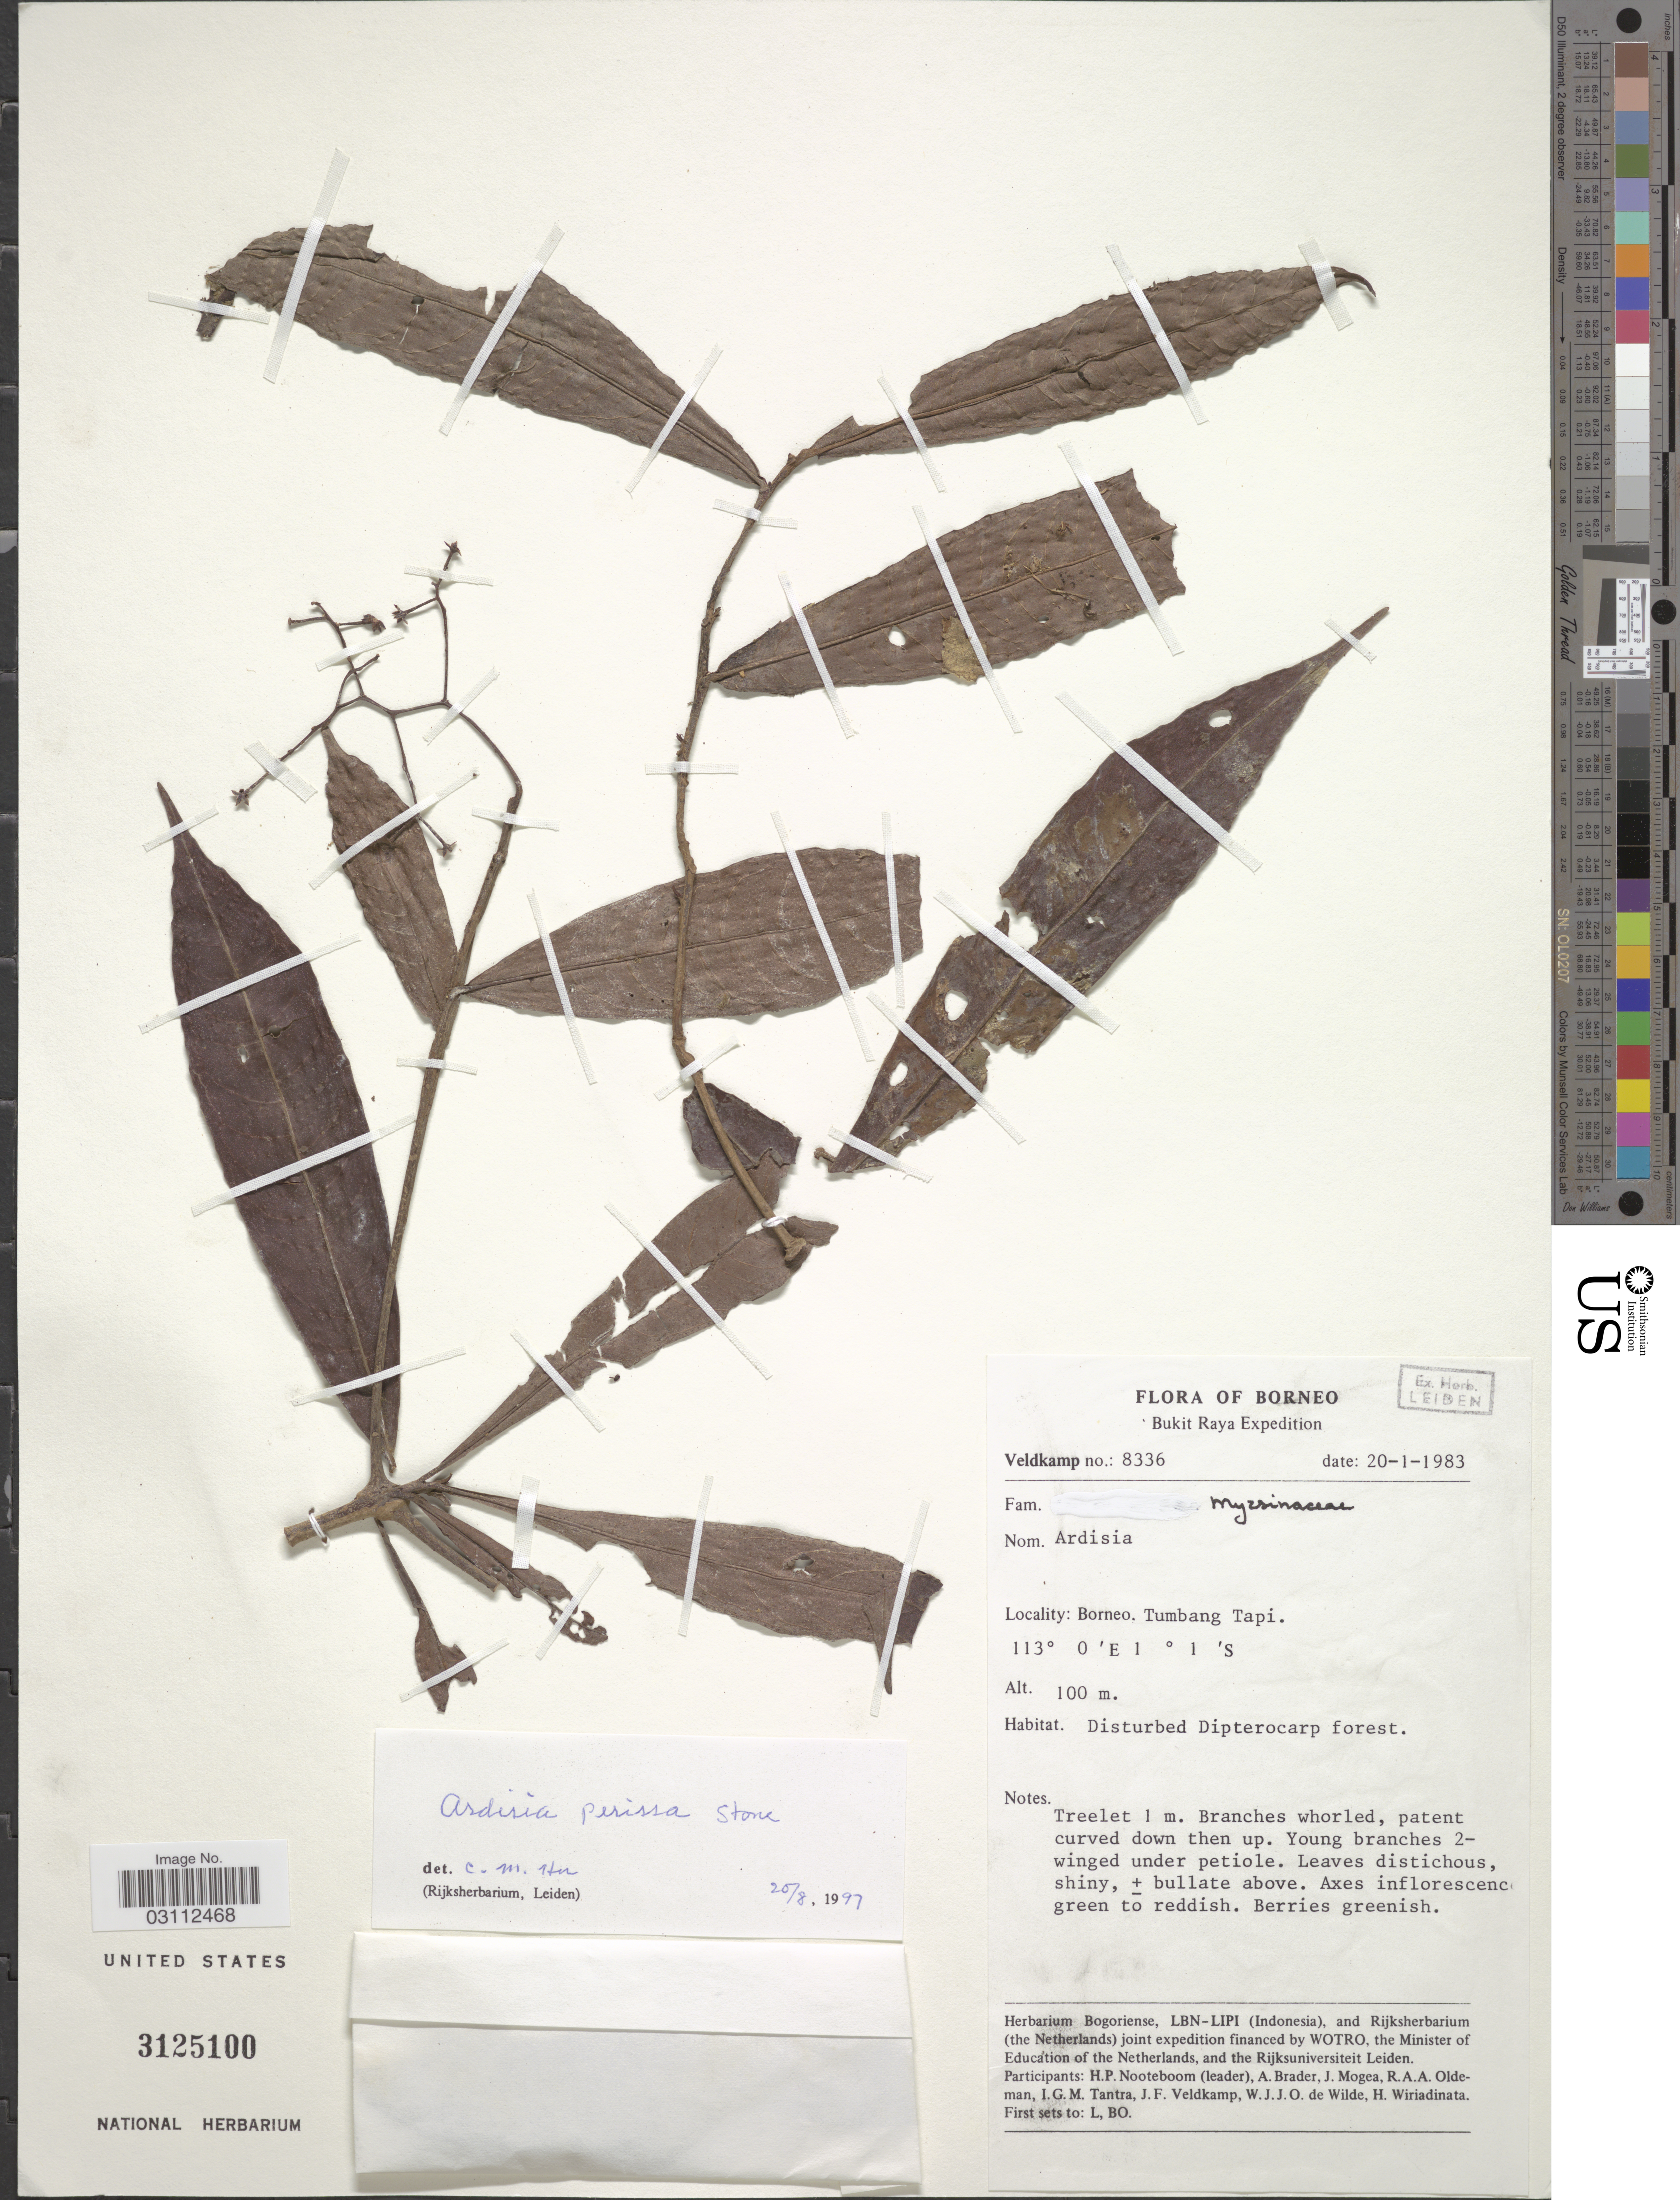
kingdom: Plantae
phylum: Tracheophyta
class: Magnoliopsida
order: Ericales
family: Primulaceae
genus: Ardisia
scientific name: Ardisia perissa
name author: B.C. Stone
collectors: J. F. Veldkamp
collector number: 8336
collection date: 1983-01-20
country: Indonesia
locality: Borneo. Bukit Raya. Tumbang Tapi.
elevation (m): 100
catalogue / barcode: US 3125100